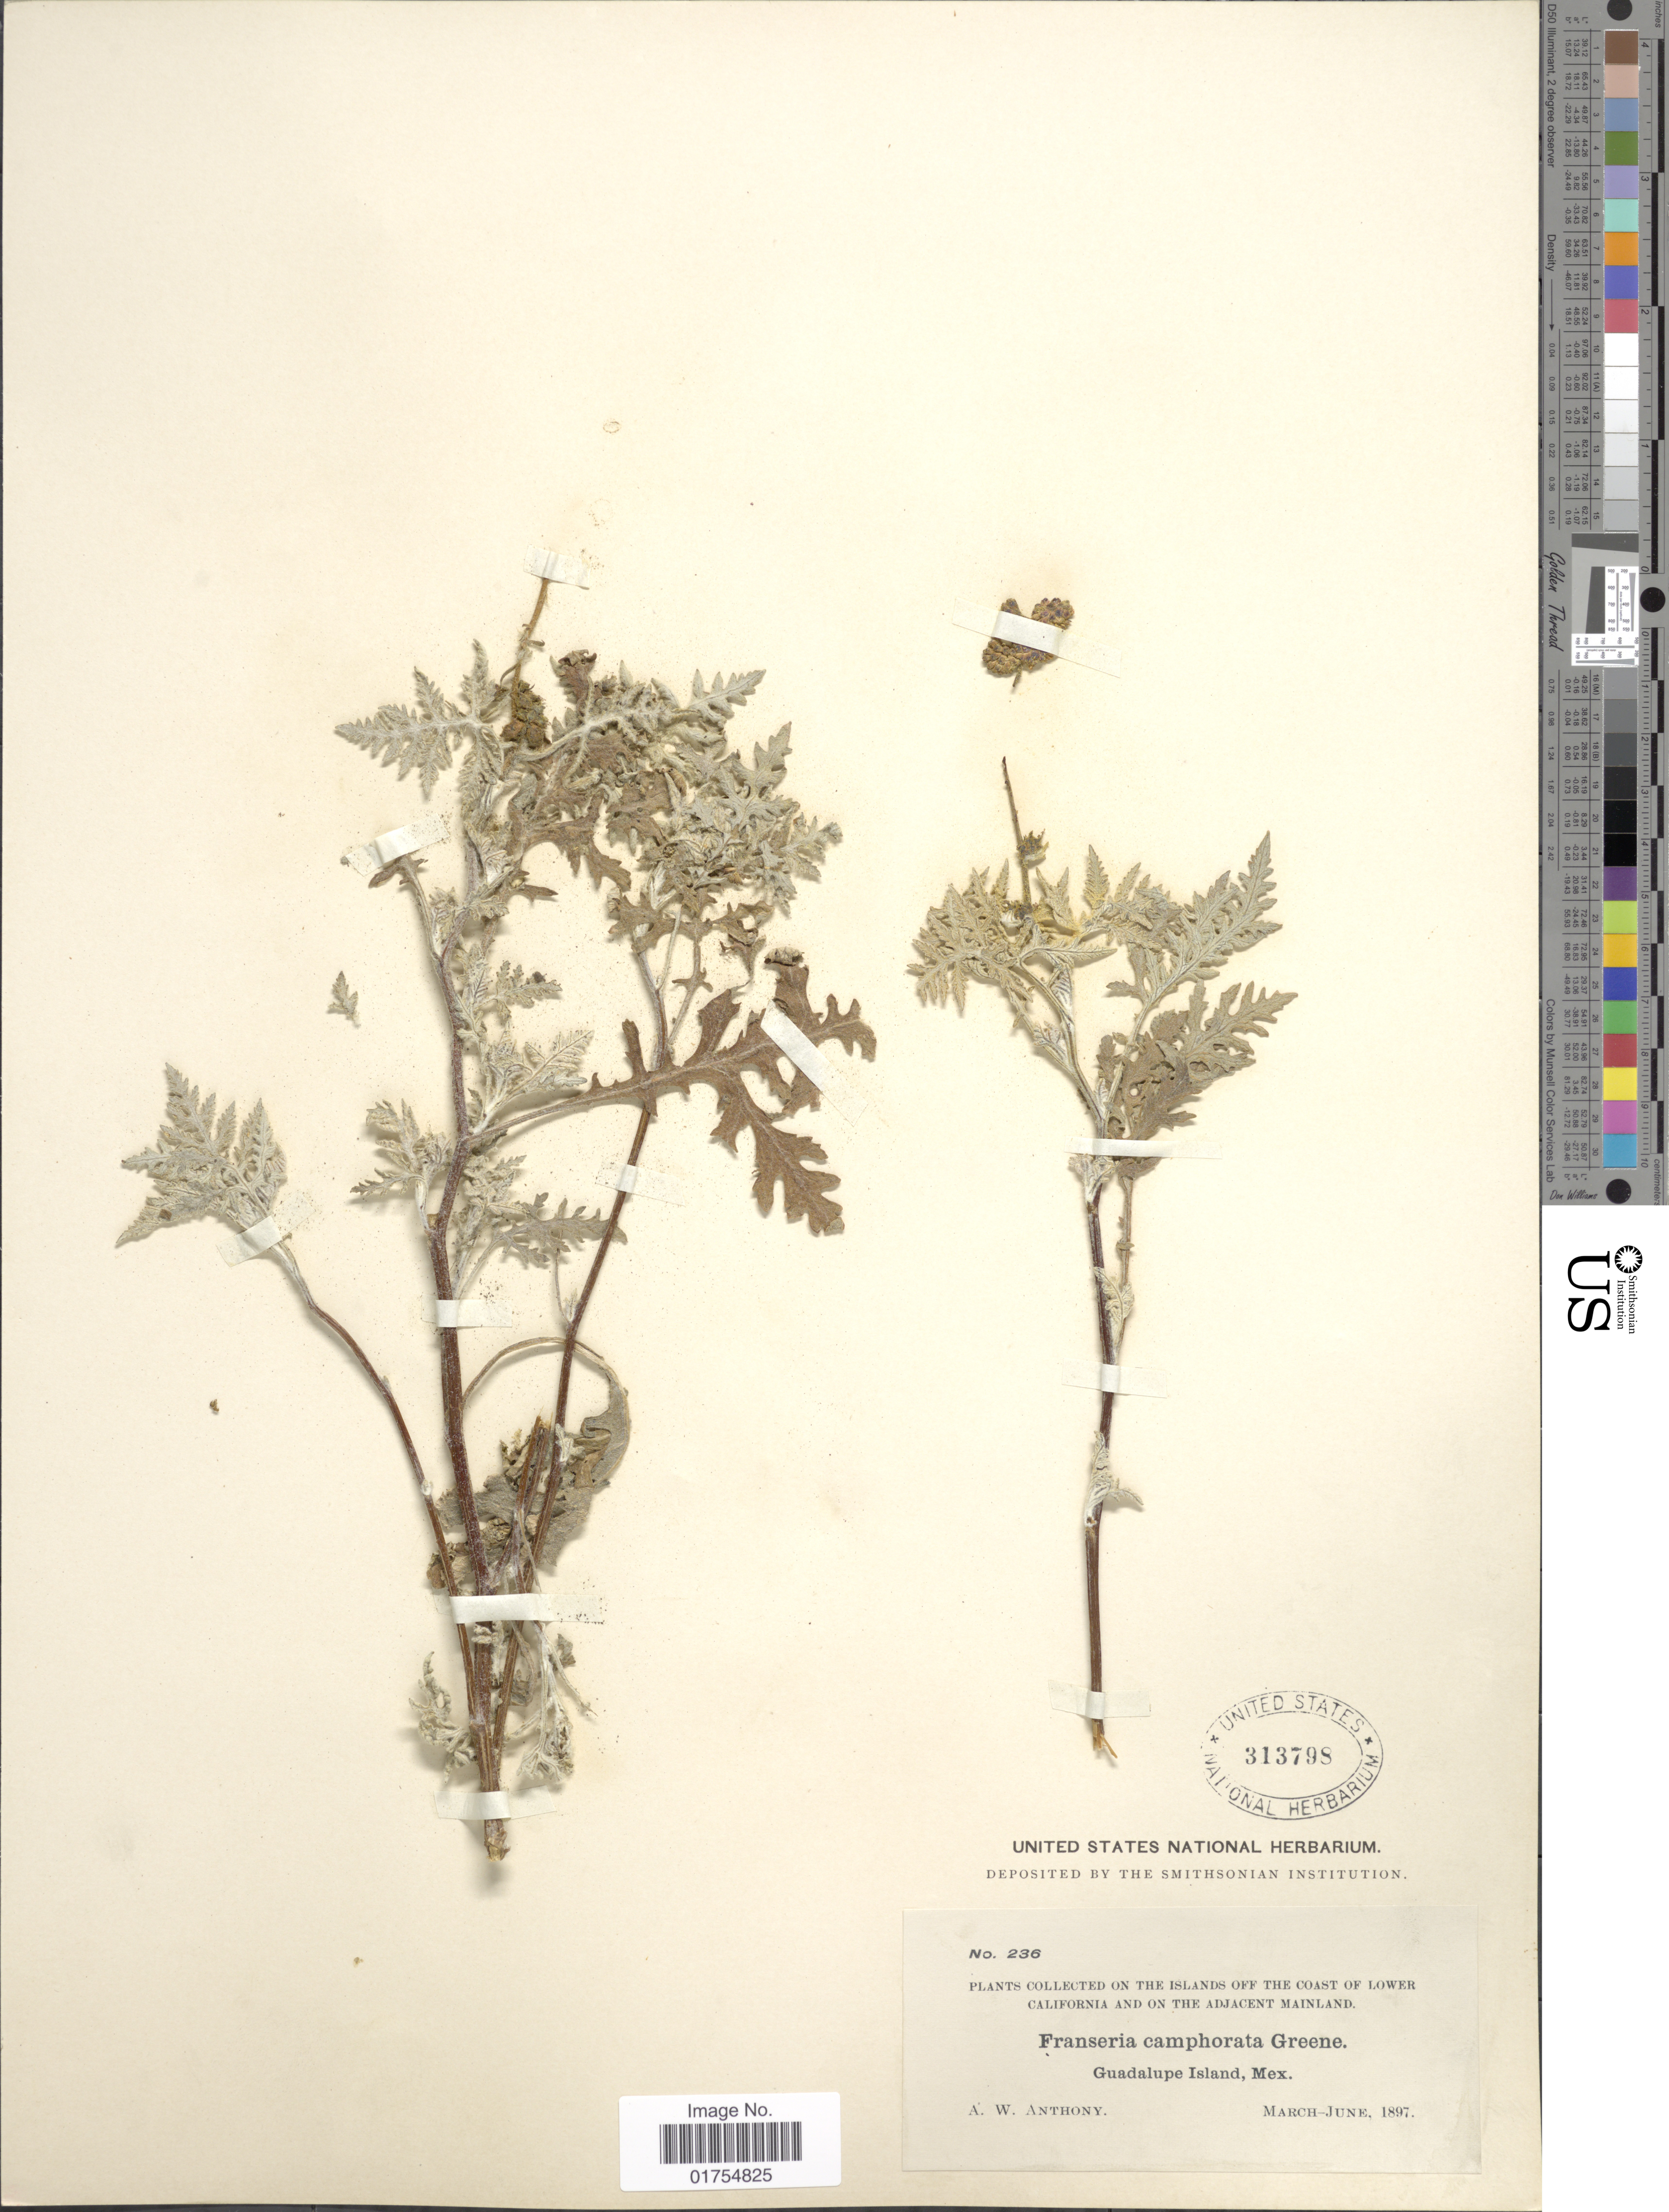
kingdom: Plantae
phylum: Tracheophyta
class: Magnoliopsida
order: Asterales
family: Asteraceae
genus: Franseria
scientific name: Franseria camphorata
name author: Greene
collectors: A. W. Anthony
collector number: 236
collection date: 1897-03/1897-06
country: Mexico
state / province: Baja California Norte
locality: Coast of Lower California. and on the adjacent mainland. Guadalupe Island.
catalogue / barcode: US 313798